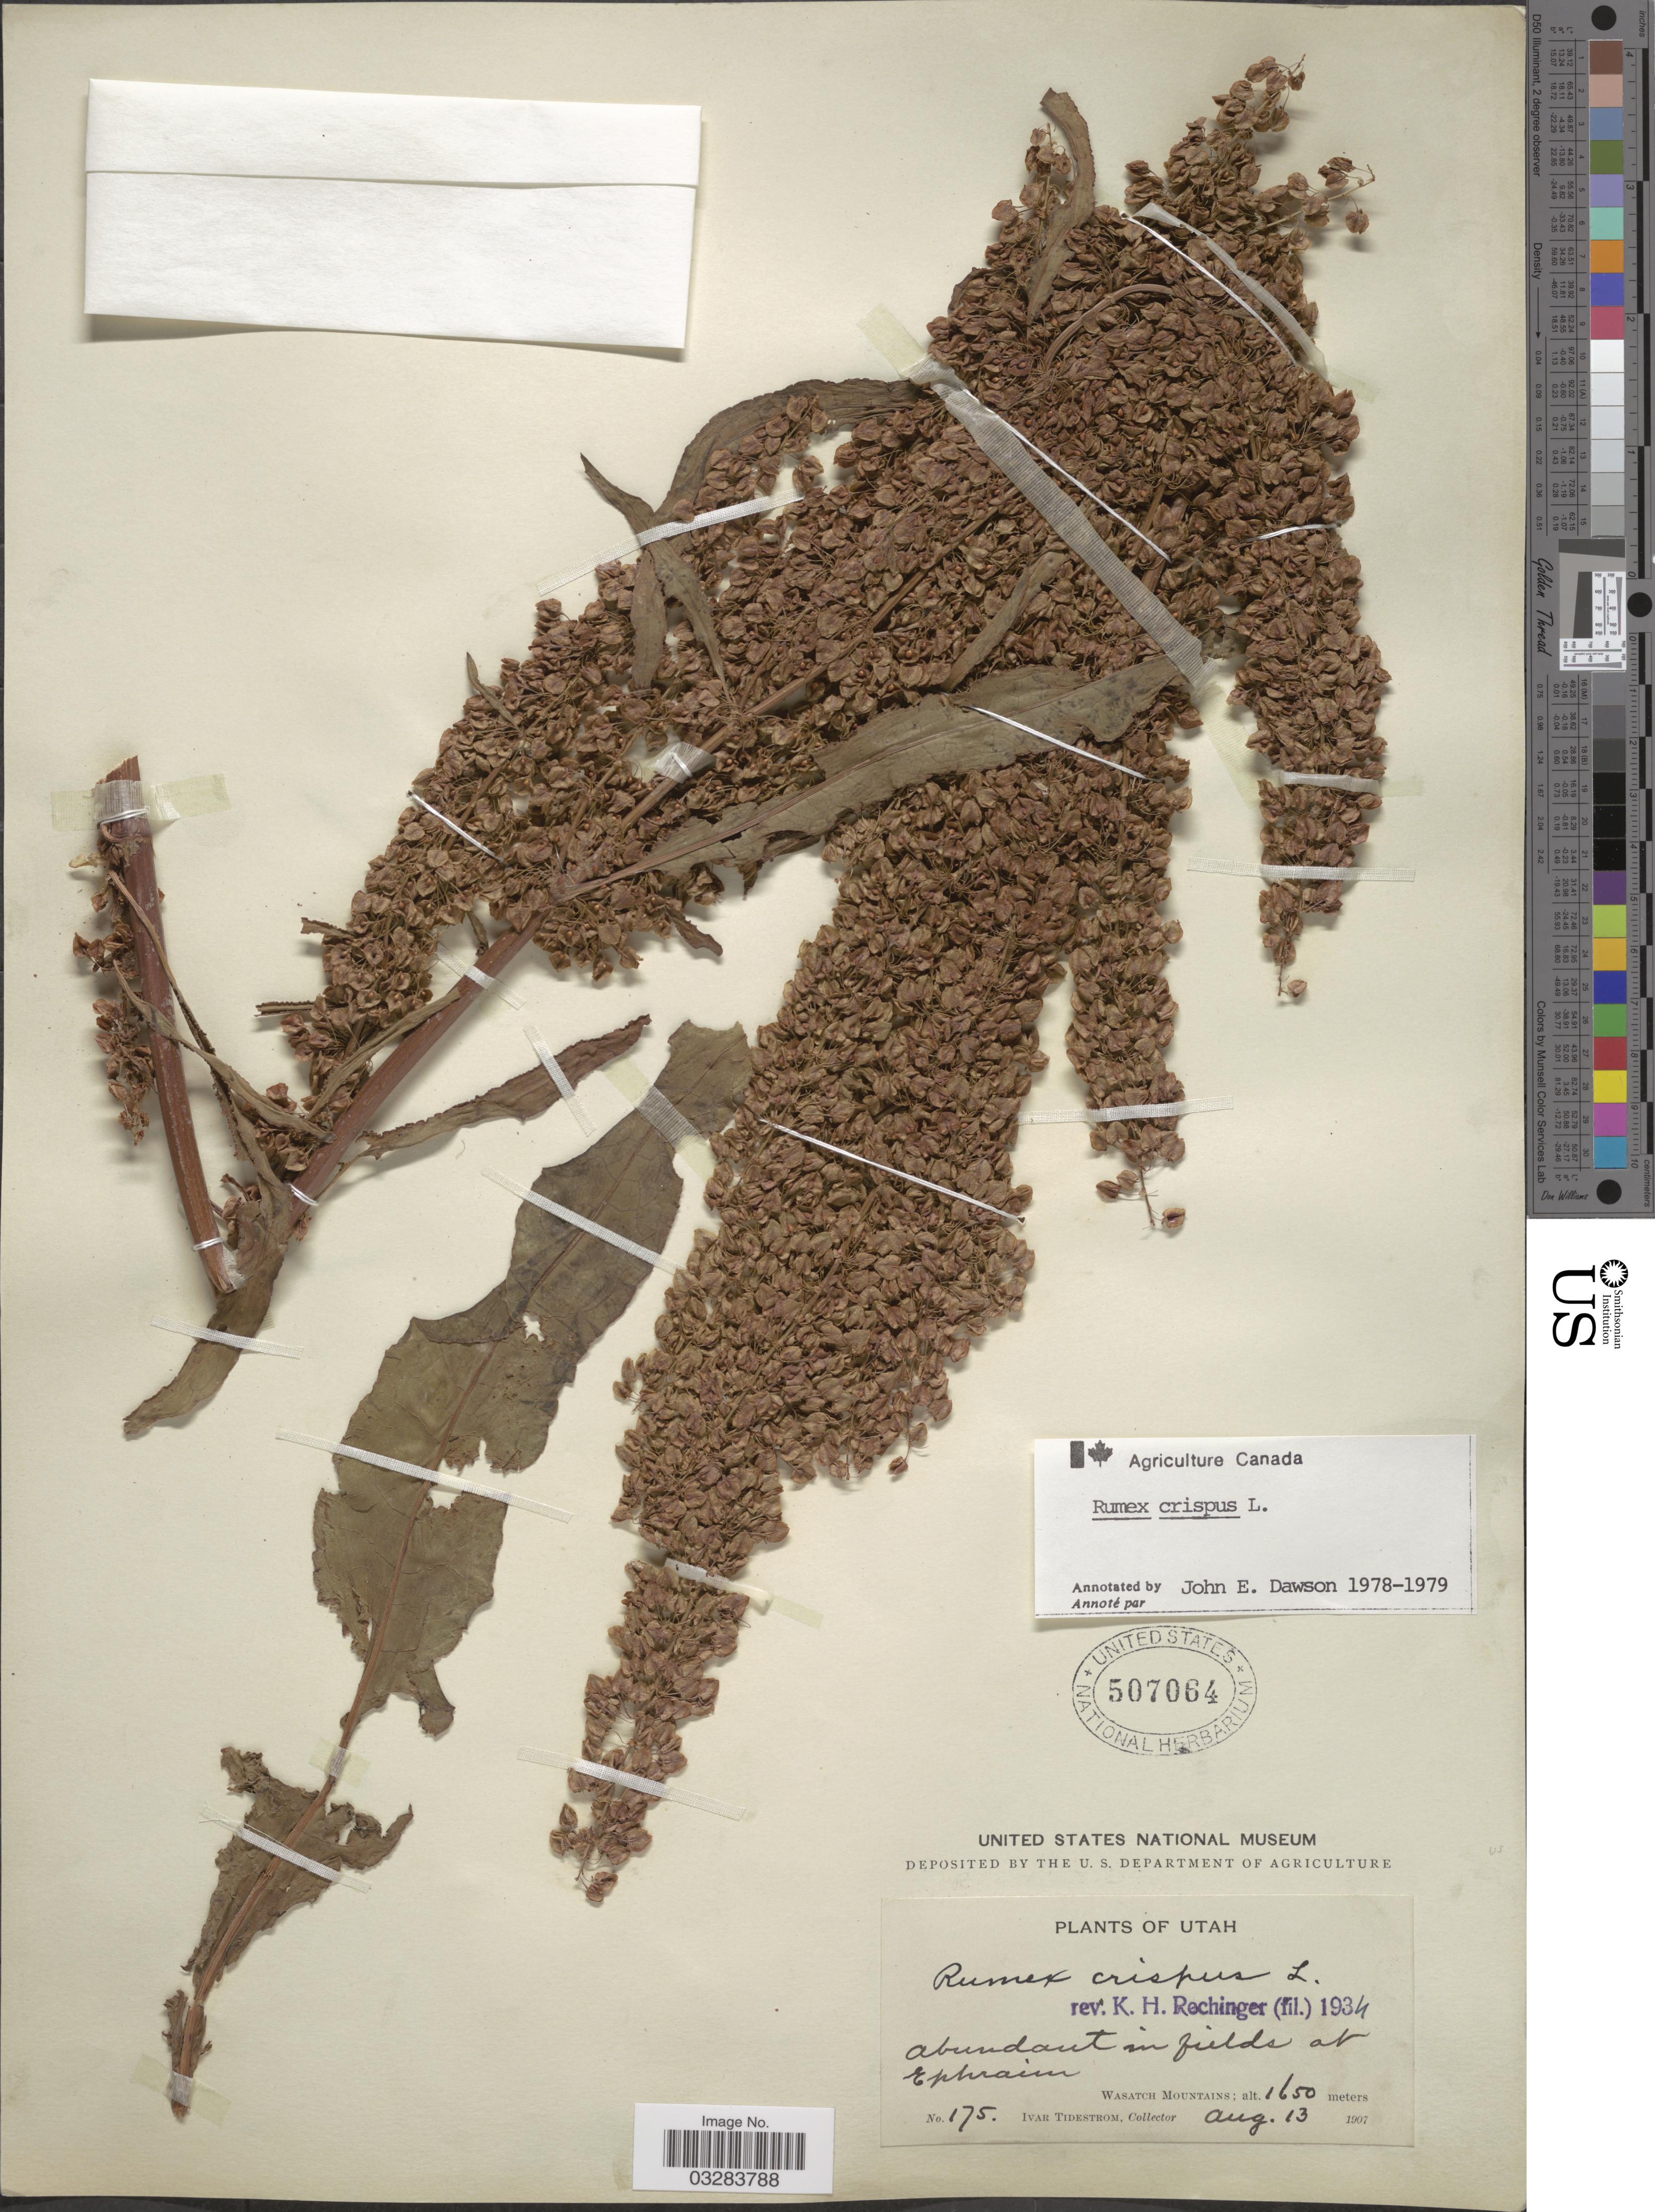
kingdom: Plantae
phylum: Tracheophyta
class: Magnoliopsida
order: Caryophyllales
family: Polygonaceae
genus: Rumex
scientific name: Rumex crispus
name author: L.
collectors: I. F. Tidestrom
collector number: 175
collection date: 1907-08-13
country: United States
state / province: Utah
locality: Abundant in fields at Ephraim, Wasatch Mountains.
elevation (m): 1650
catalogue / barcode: US 507064